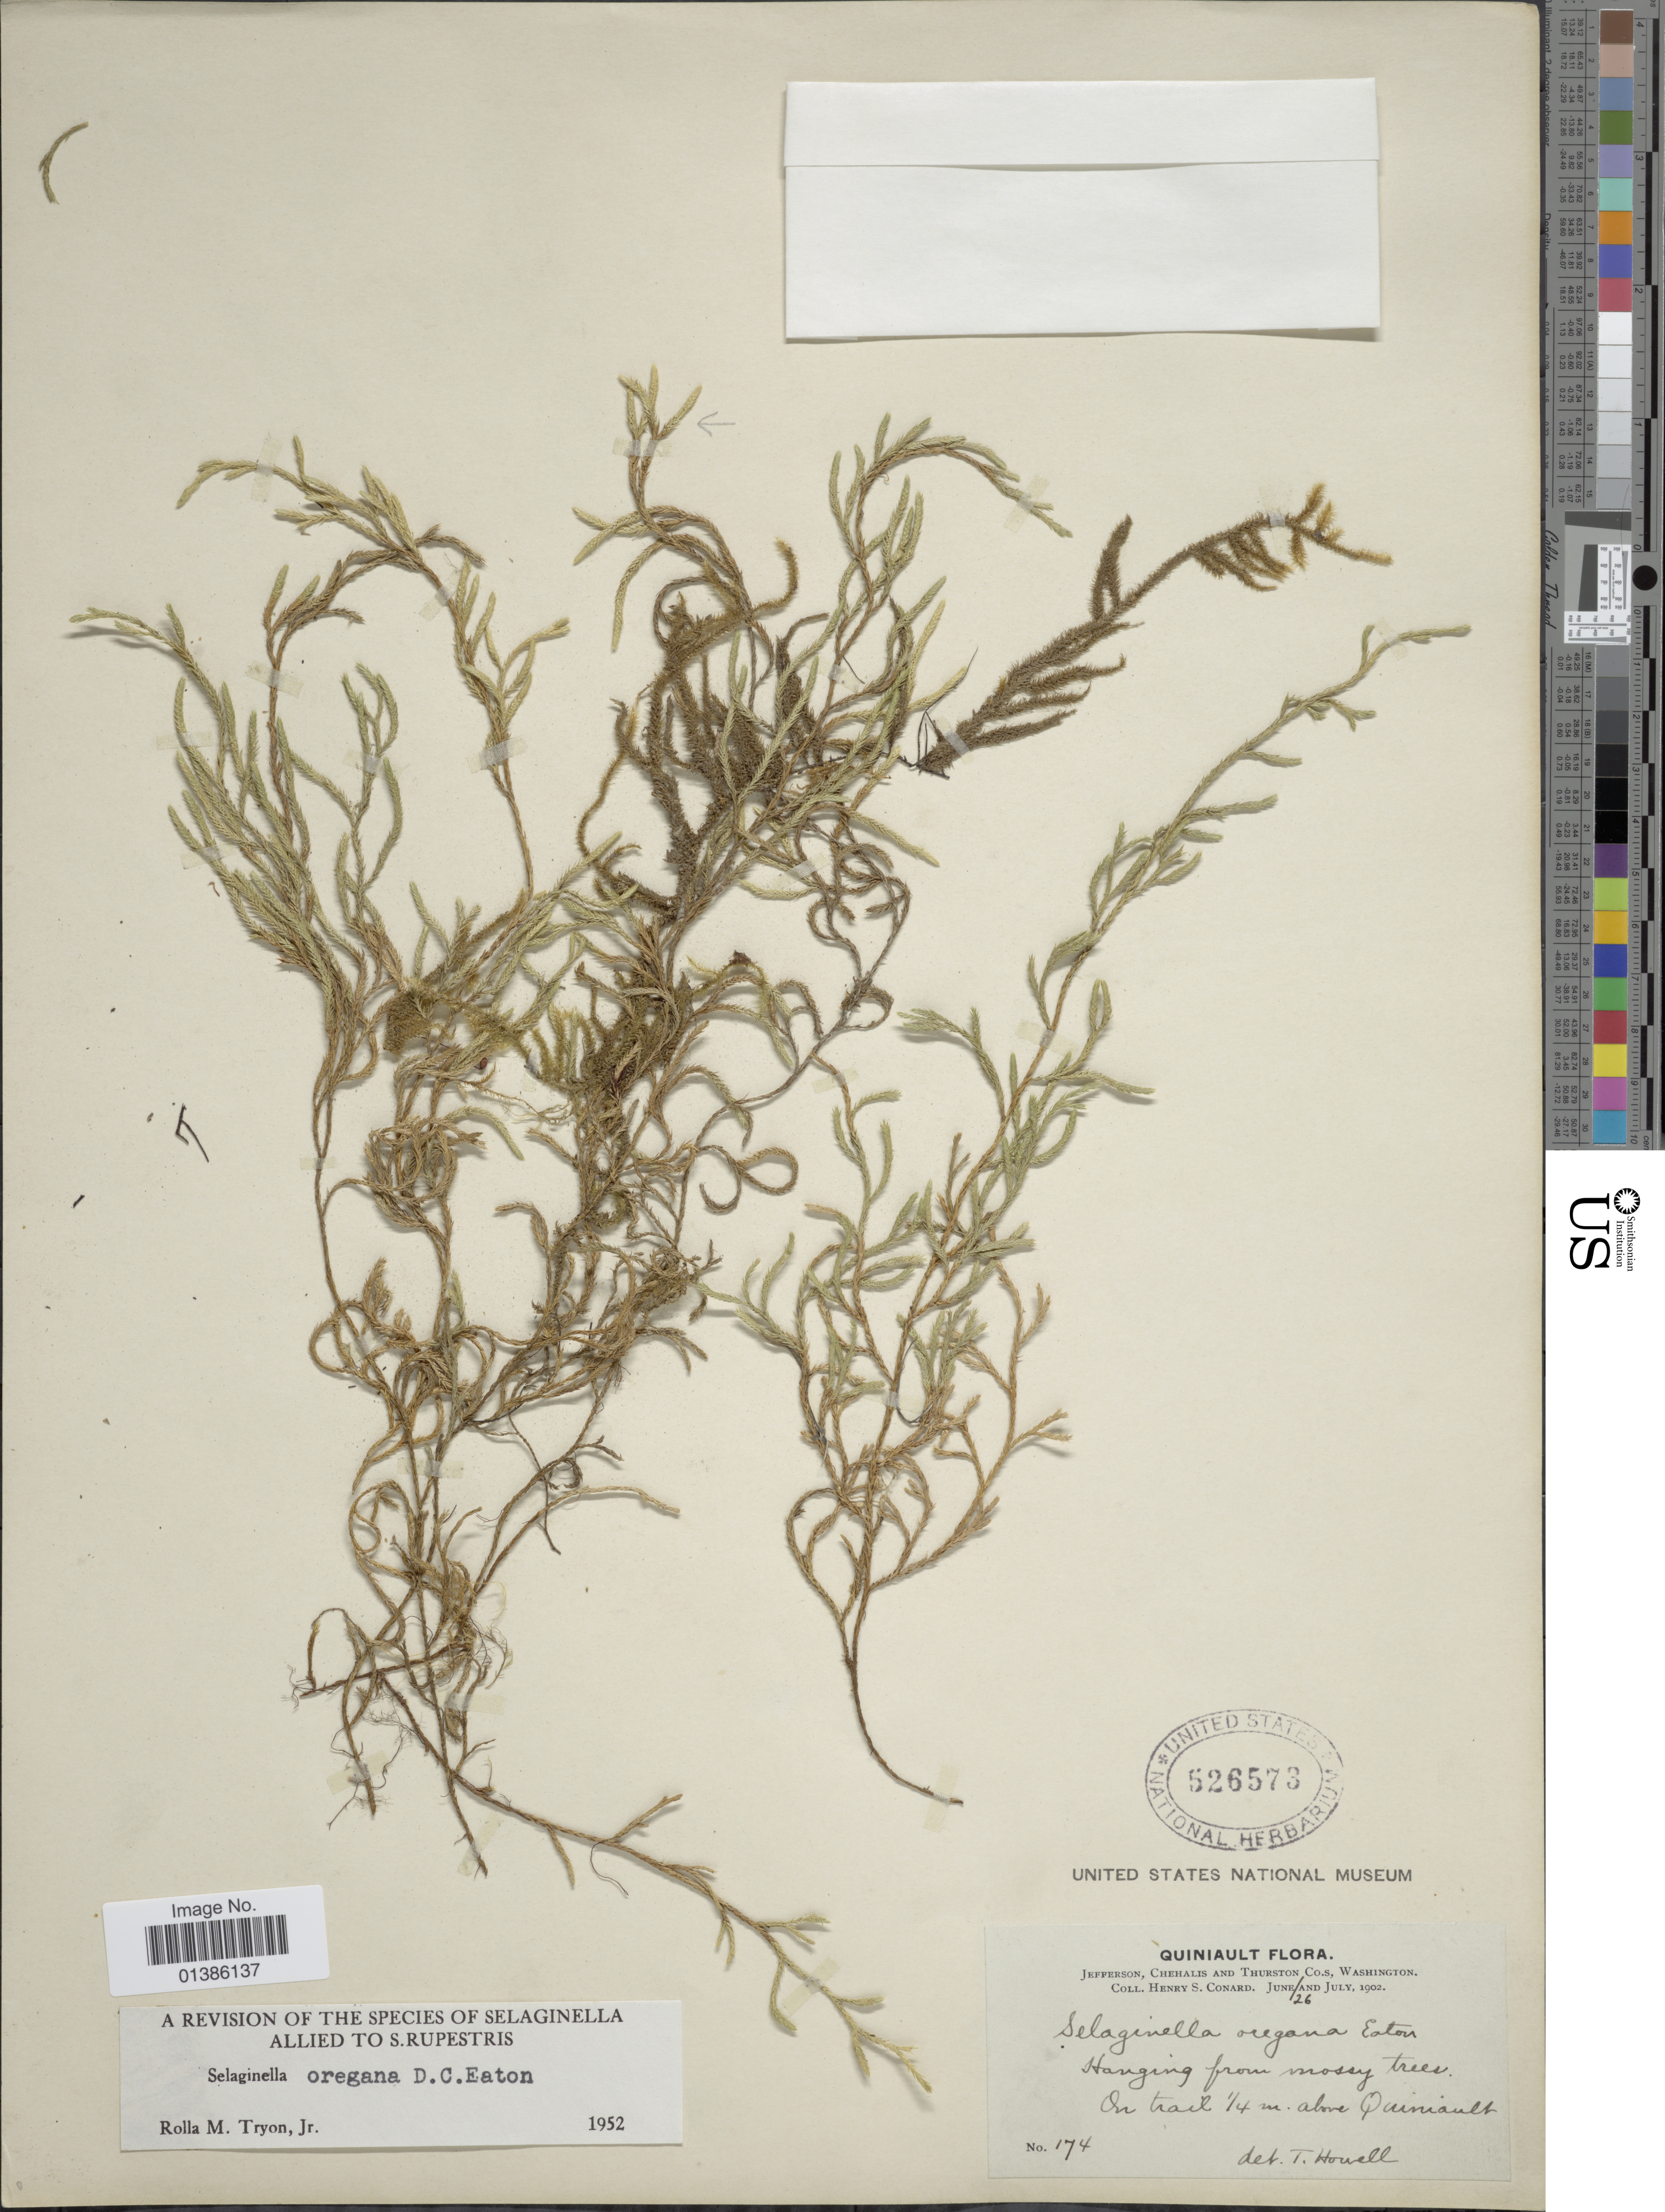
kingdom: Plantae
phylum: Tracheophyta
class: Lycopodiopsida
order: Selaginellales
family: Selaginellaceae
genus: Selaginella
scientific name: Selaginella oregana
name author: D.C. Eaton ex S. Watson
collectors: H. S. Conard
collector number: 174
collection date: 1902-06-26/1902-07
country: United States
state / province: Washington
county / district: Thurston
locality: Quiniault flora. Jefferson, Chehalis and Thurston Co.s. on trail ¼ m above Quiniault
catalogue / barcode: US 526573